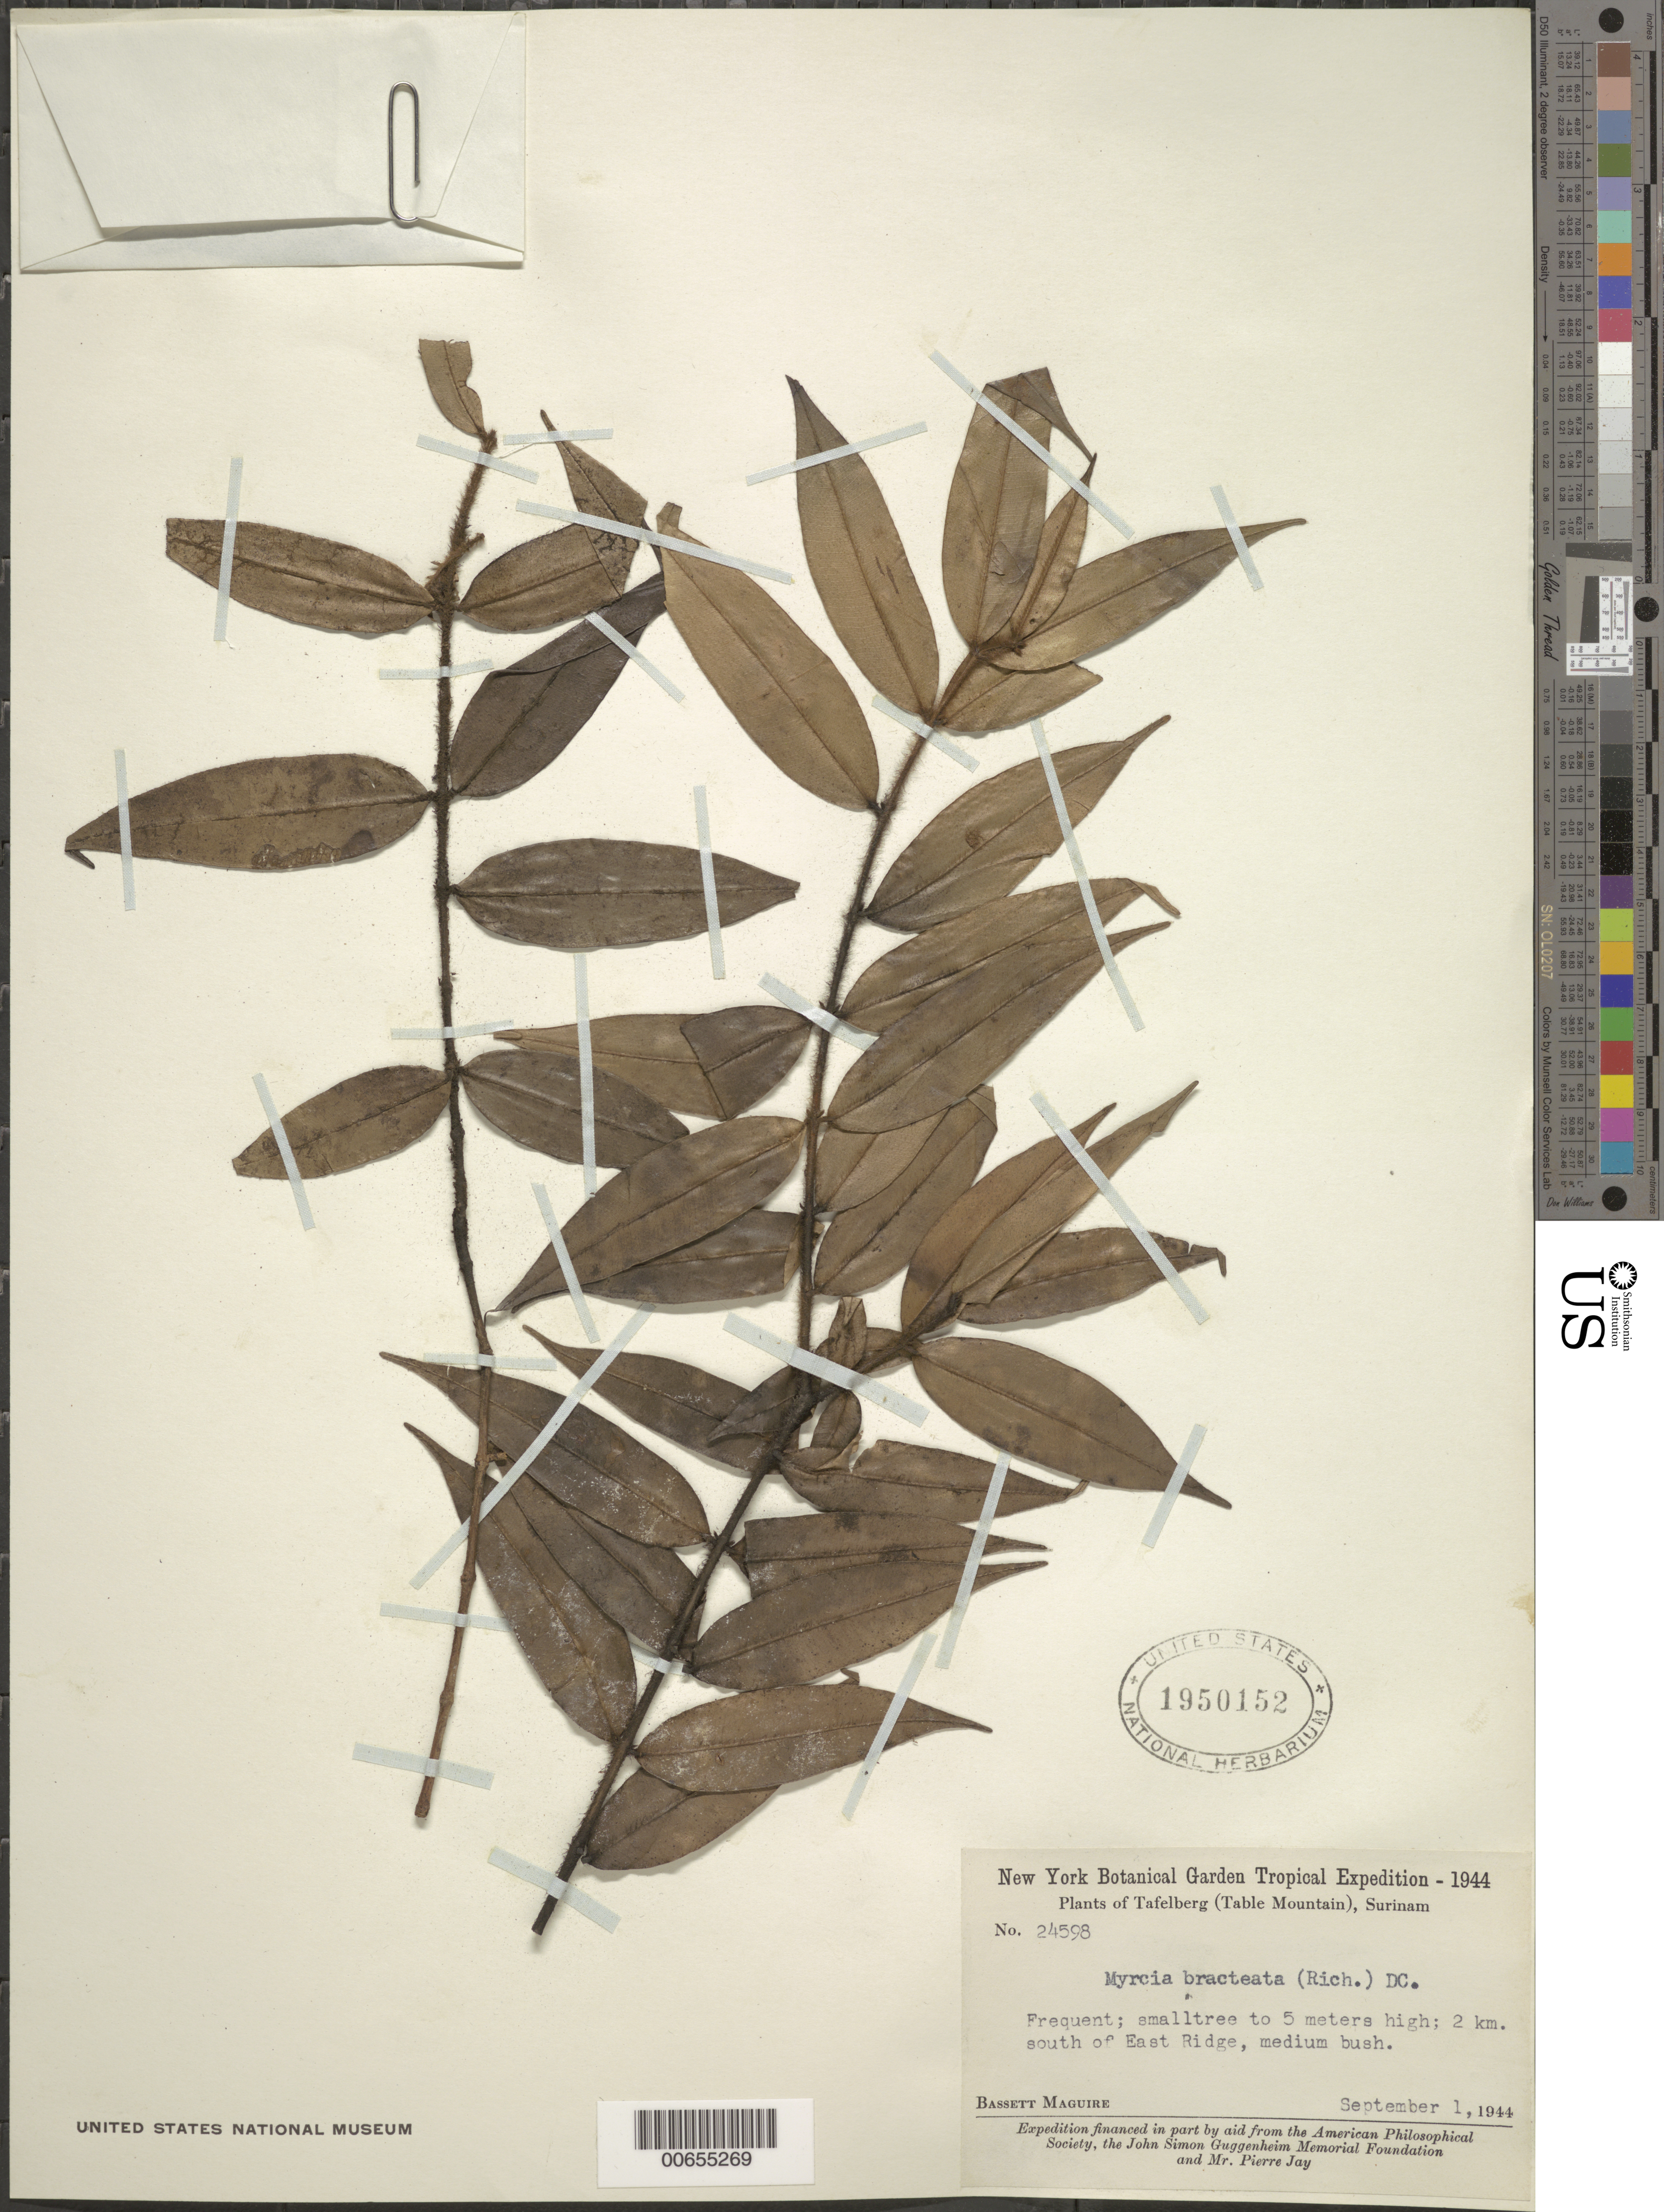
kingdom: Plantae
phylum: Tracheophyta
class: Magnoliopsida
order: Myrtales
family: Myrtaceae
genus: Myrcia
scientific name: Myrcia bracteata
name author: (Rich.) DC.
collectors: B. Maguire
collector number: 24598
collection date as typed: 1-Sep-44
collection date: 1944-09-01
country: Suriname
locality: Tafelberg (Table Mountain), East Ridge, 2 km S of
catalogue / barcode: US 1950152